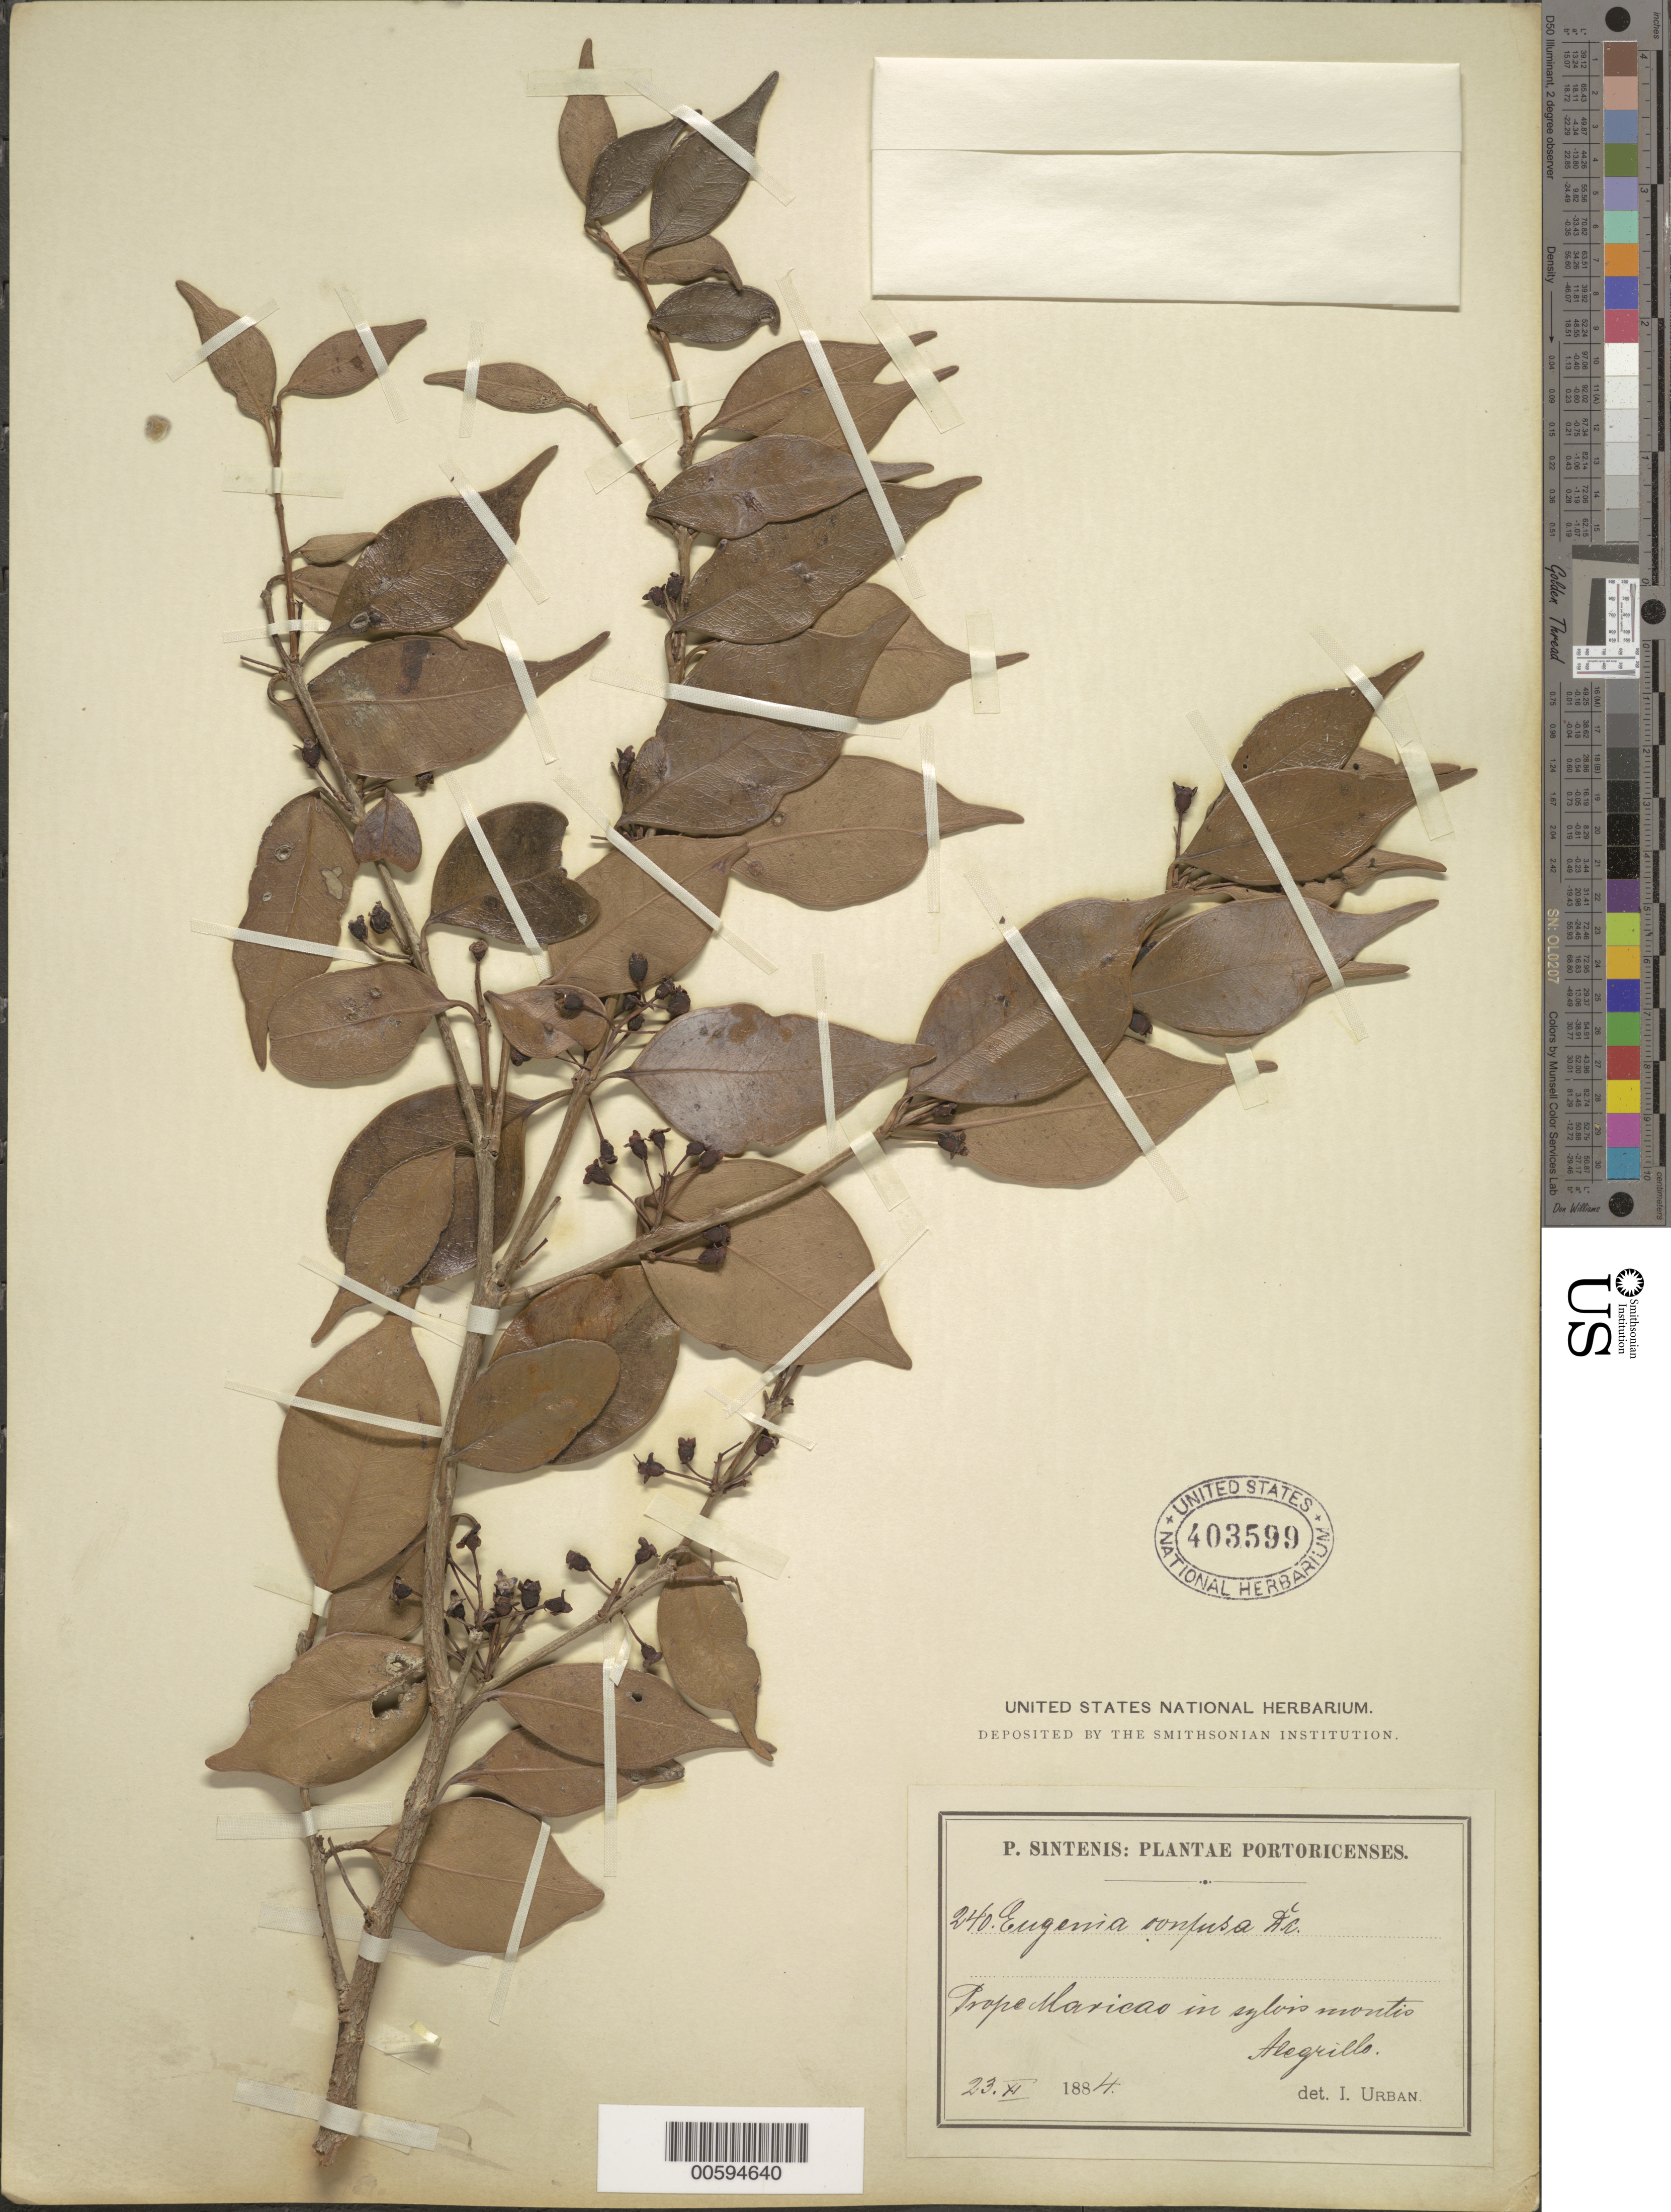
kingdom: Plantae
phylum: Tracheophyta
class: Magnoliopsida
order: Myrtales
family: Myrtaceae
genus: Eugenia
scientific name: Eugenia confusa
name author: DC.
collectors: P. Sintenis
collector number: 240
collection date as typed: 23 Nov 1884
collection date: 1884-11-23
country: Puerto Rico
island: Greater Antilles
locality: Prope Maricao in sylvis montis Alegrillo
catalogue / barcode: US 403599